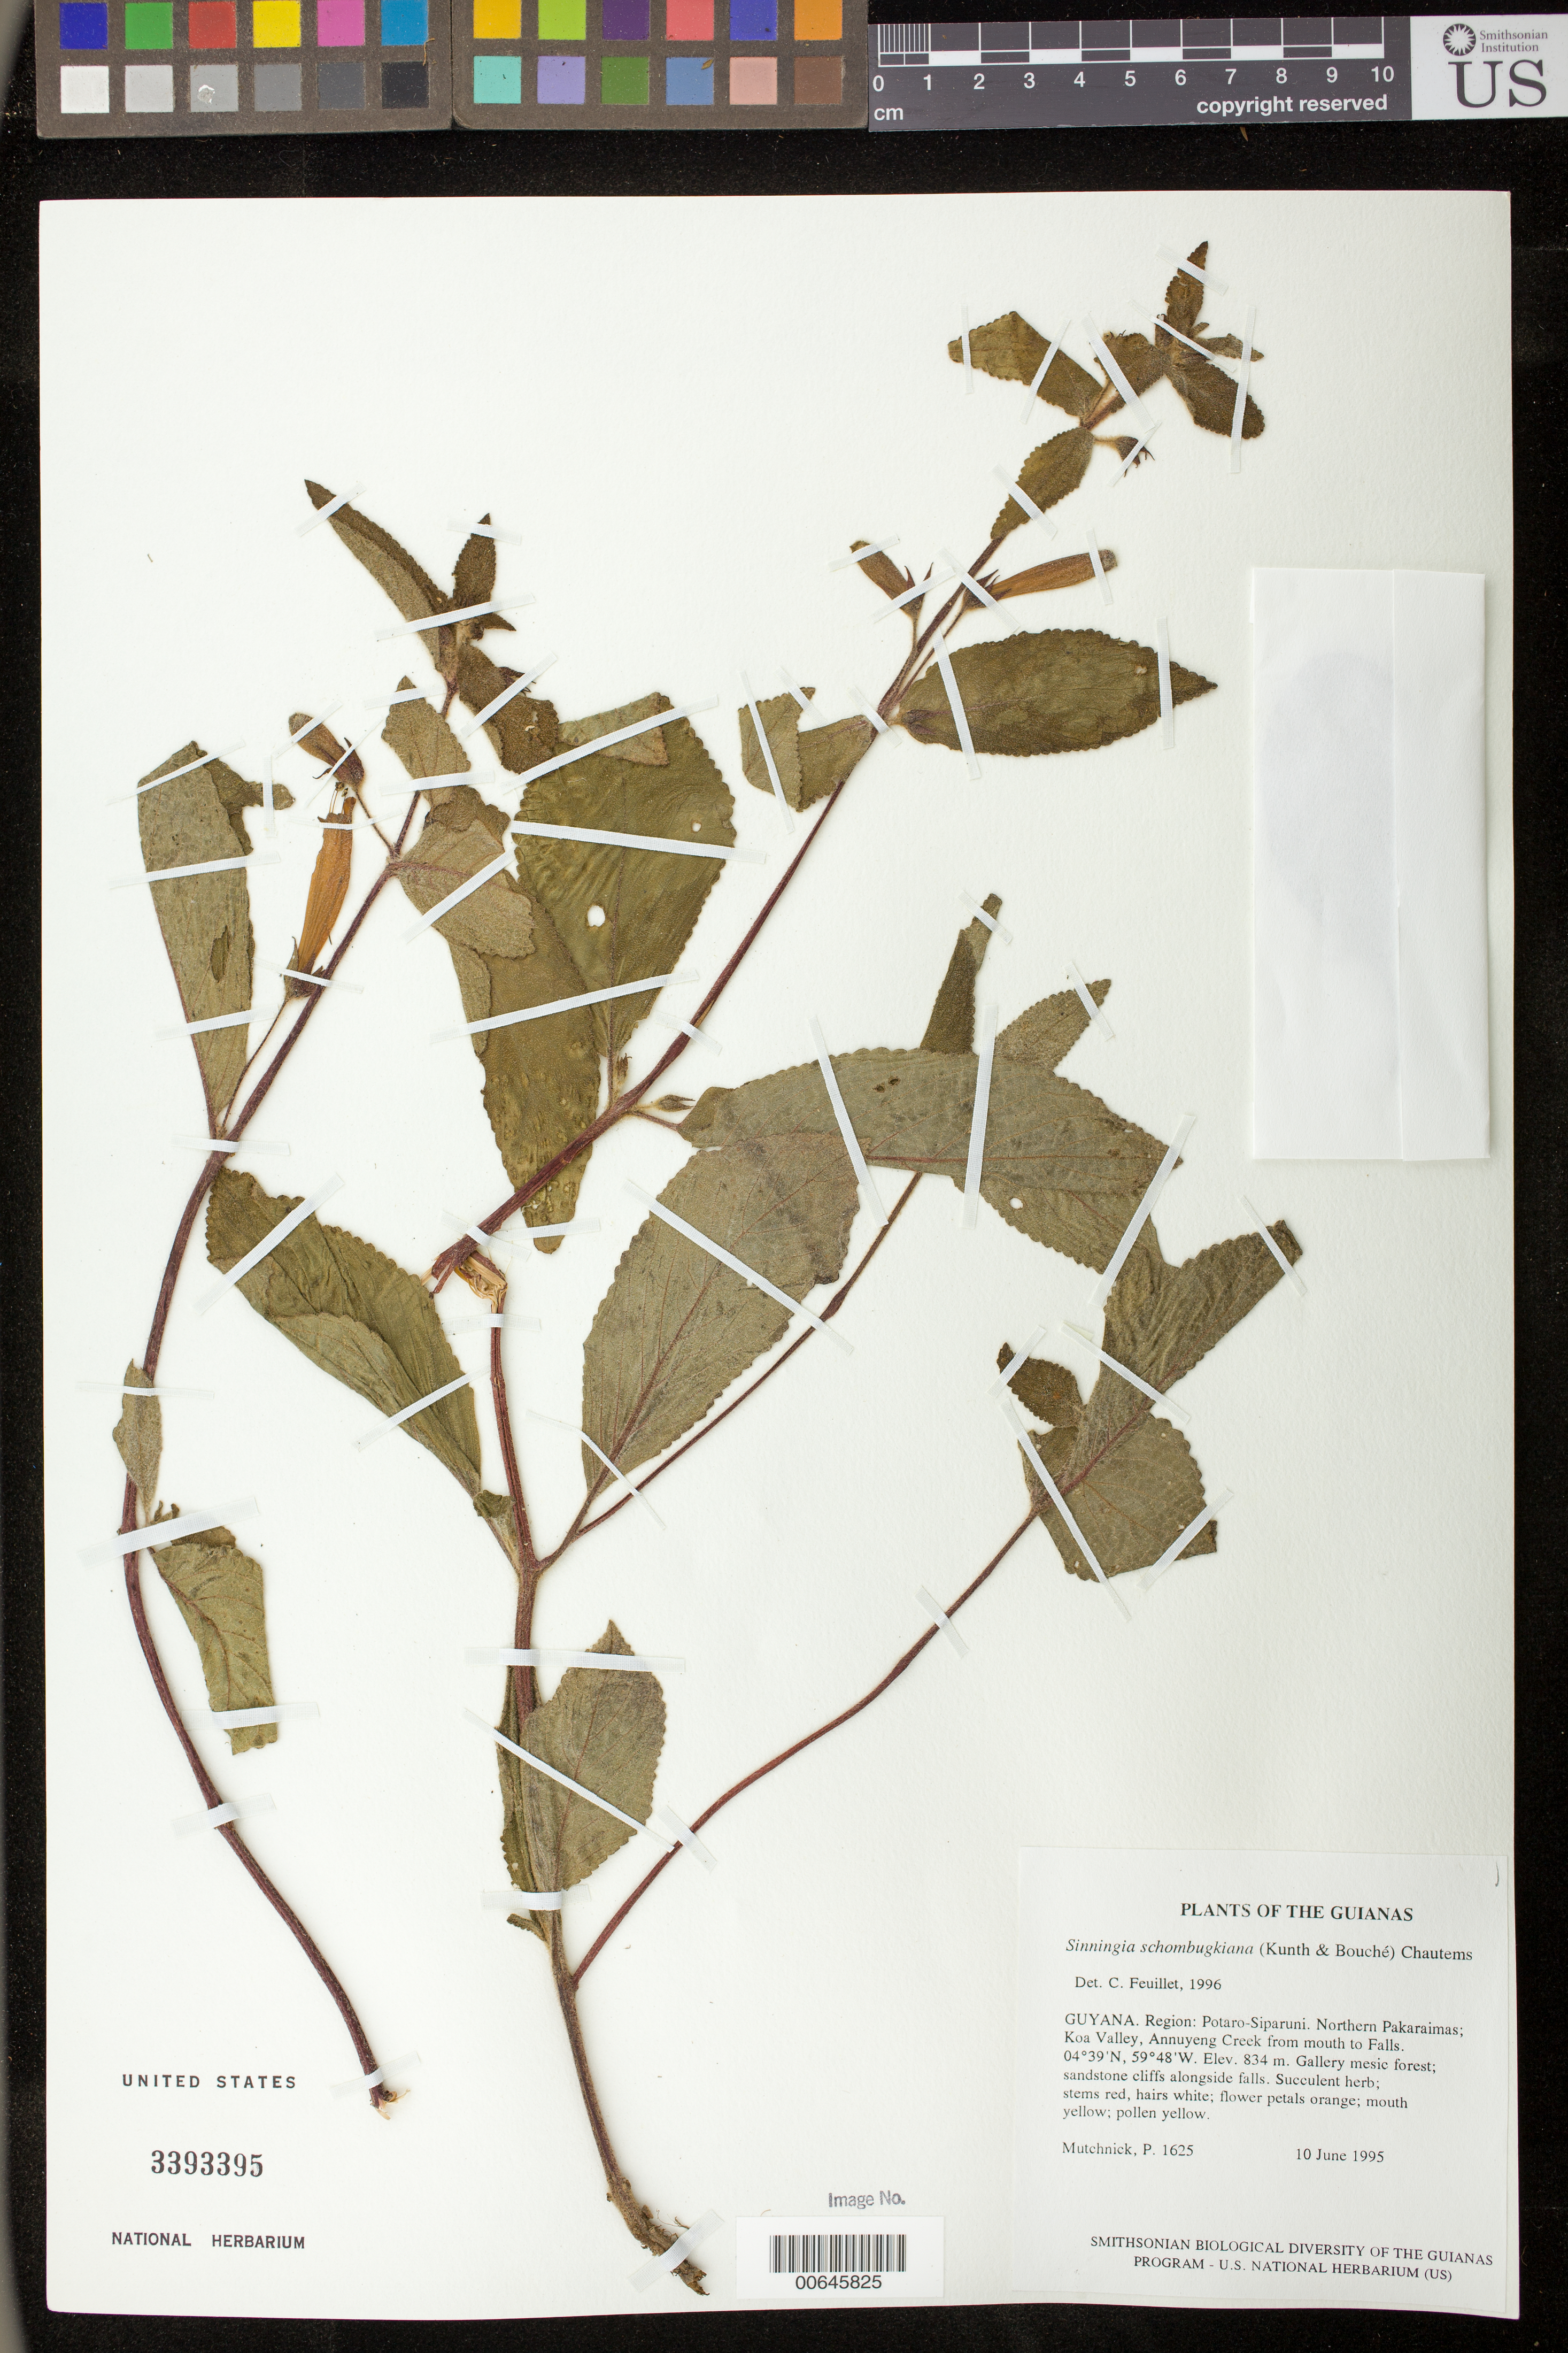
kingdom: Plantae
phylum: Tracheophyta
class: Magnoliopsida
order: Lamiales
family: Gesneriaceae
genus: Sinningia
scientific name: Sinningia schomburgkiana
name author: (Kunth & C.D. Bouché) Chautems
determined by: Feuillet, C.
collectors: P. Mutchnick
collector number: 1625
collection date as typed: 10 Jun 1995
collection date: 1995-06-10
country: Guyana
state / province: Potaro-Siparuni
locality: Northern Pakaraimas; Koa Valley, Annuyeng Creek from mouth to Falls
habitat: Gallery mesic forest; sandstone cliffs alongside falls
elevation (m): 834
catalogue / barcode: US 3393395